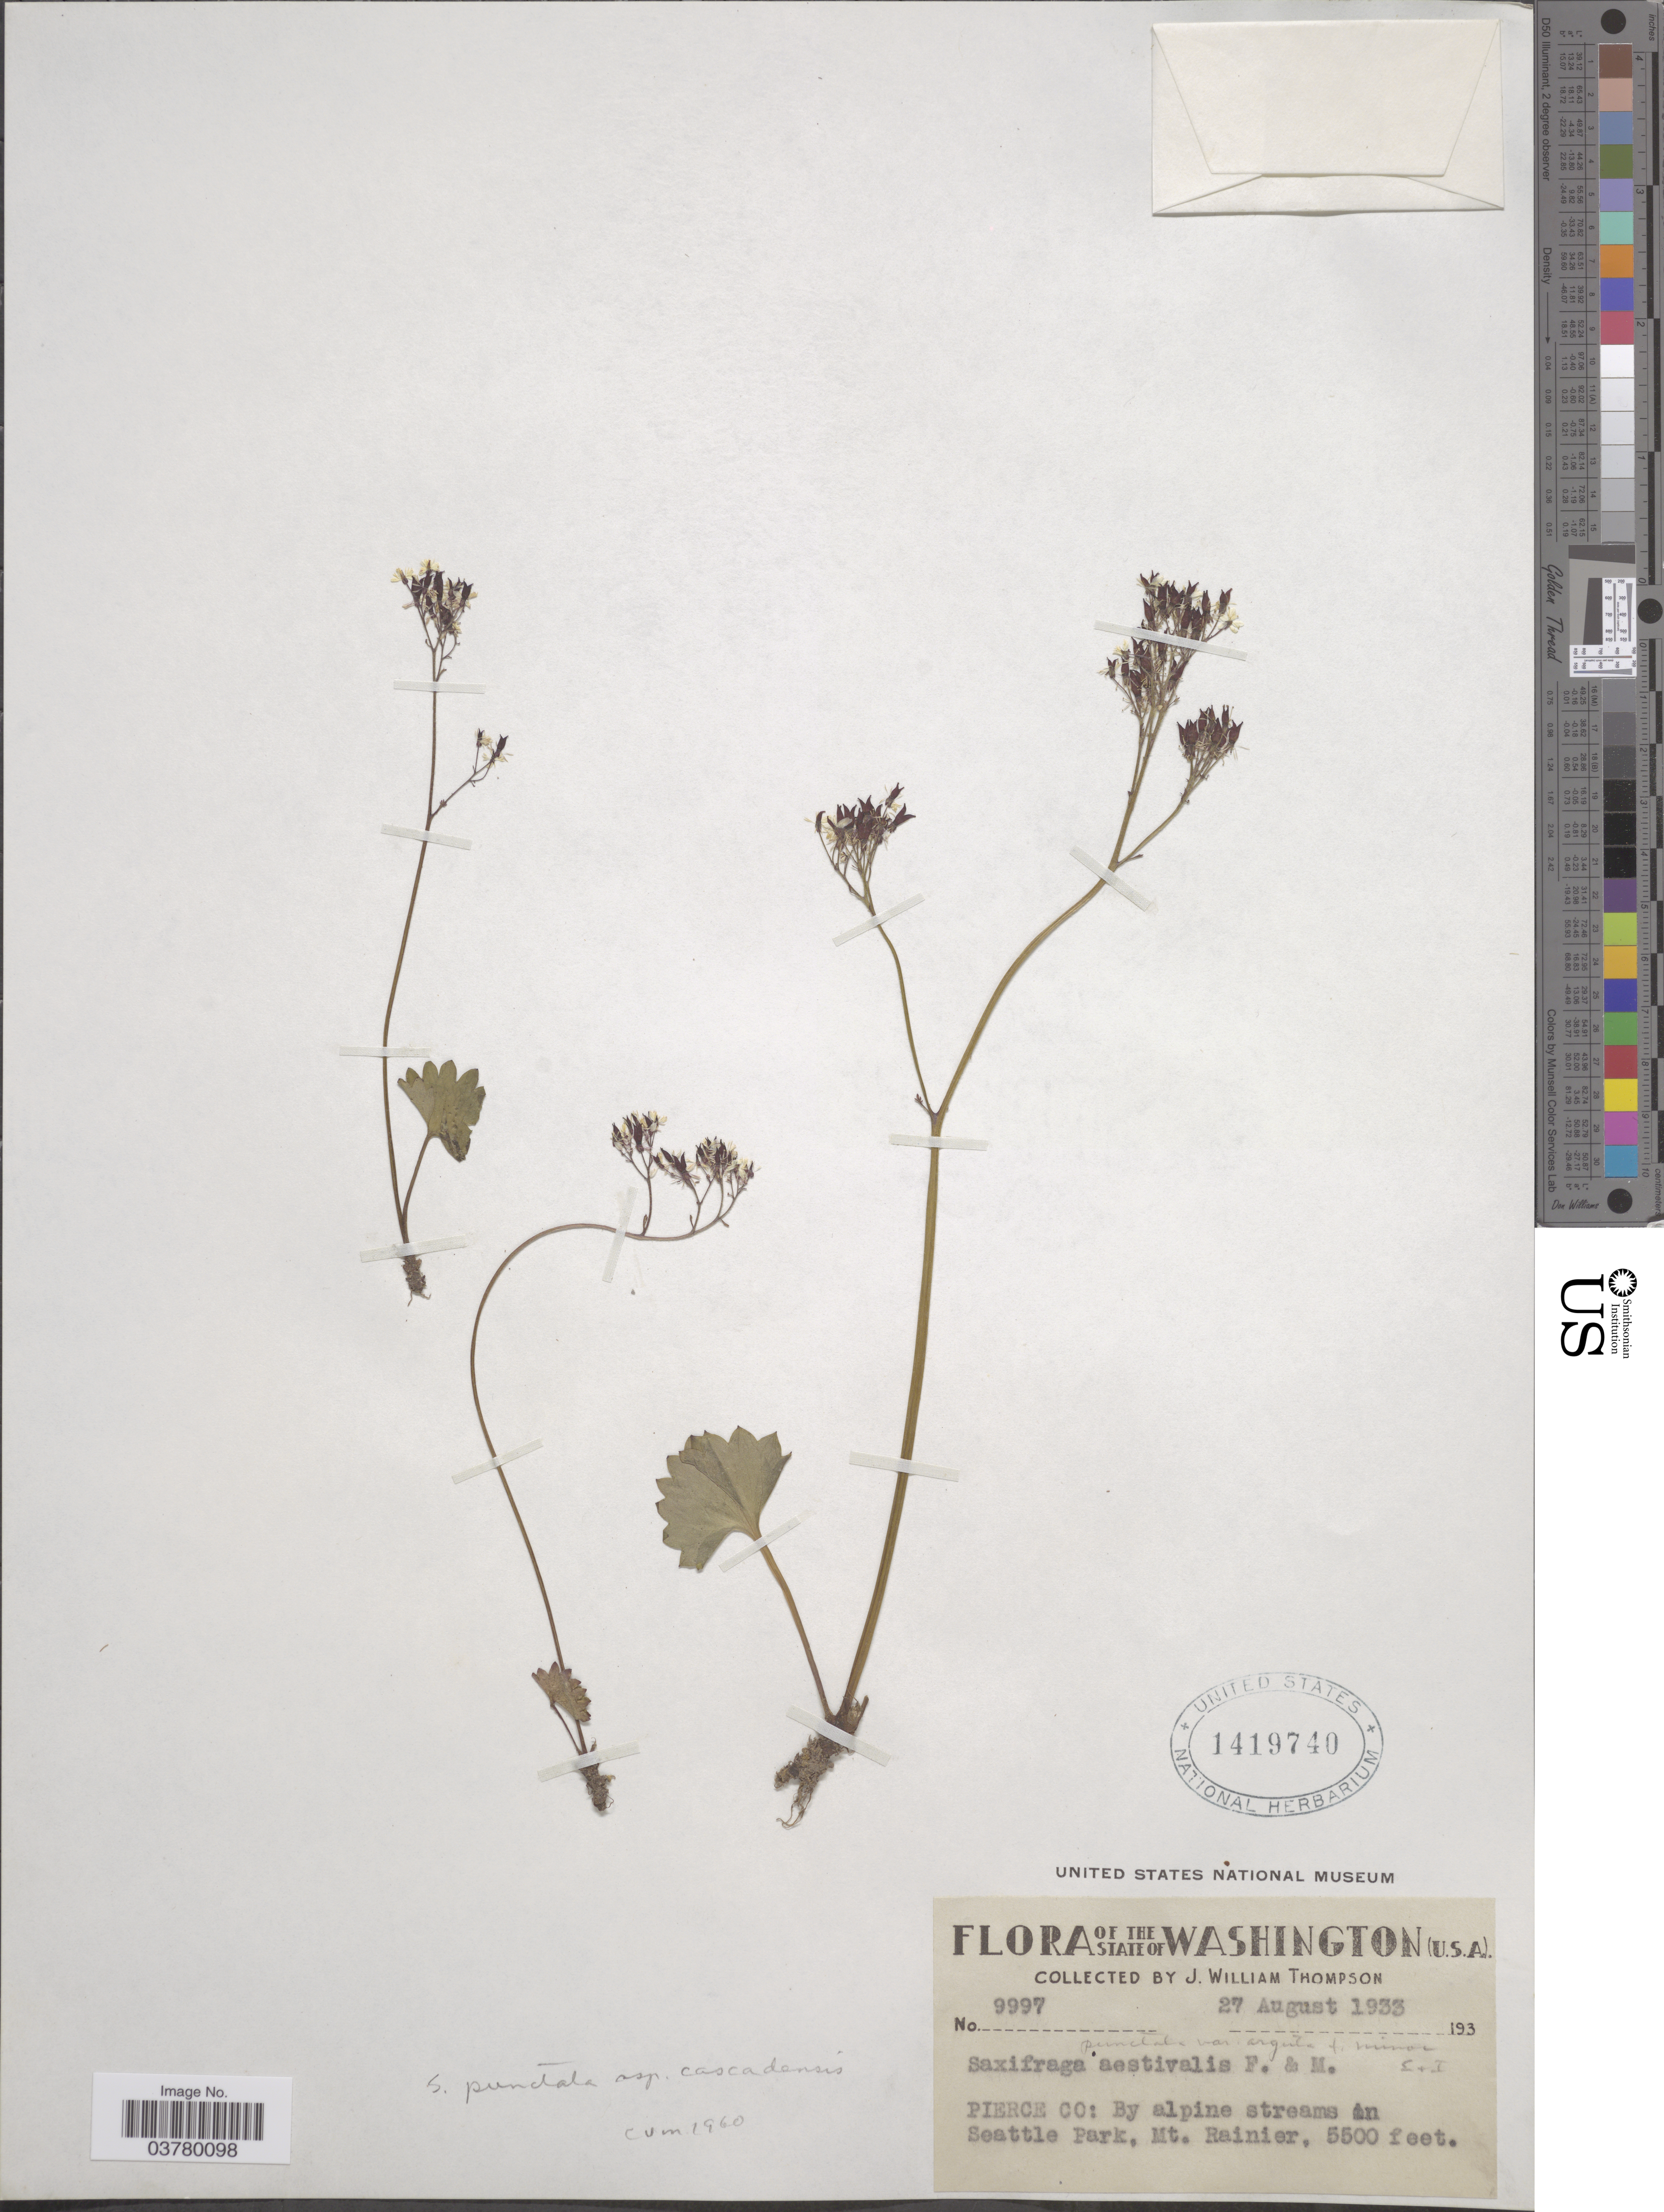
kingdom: Plantae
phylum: Tracheophyta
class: Magnoliopsida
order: Saxifragales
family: Saxifragaceae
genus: Micranthes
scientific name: Micranthes nelsoniana var. cascadensis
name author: (Calder & Savile) Gornall & H. Ohba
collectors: J. W. Thompson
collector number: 9997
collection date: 1933-08-27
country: United States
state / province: Washington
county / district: Pierce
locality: Pierce Co: By alpine streams in Seattle Park, Mt. Rainier.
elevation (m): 1676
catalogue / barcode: US 1419740